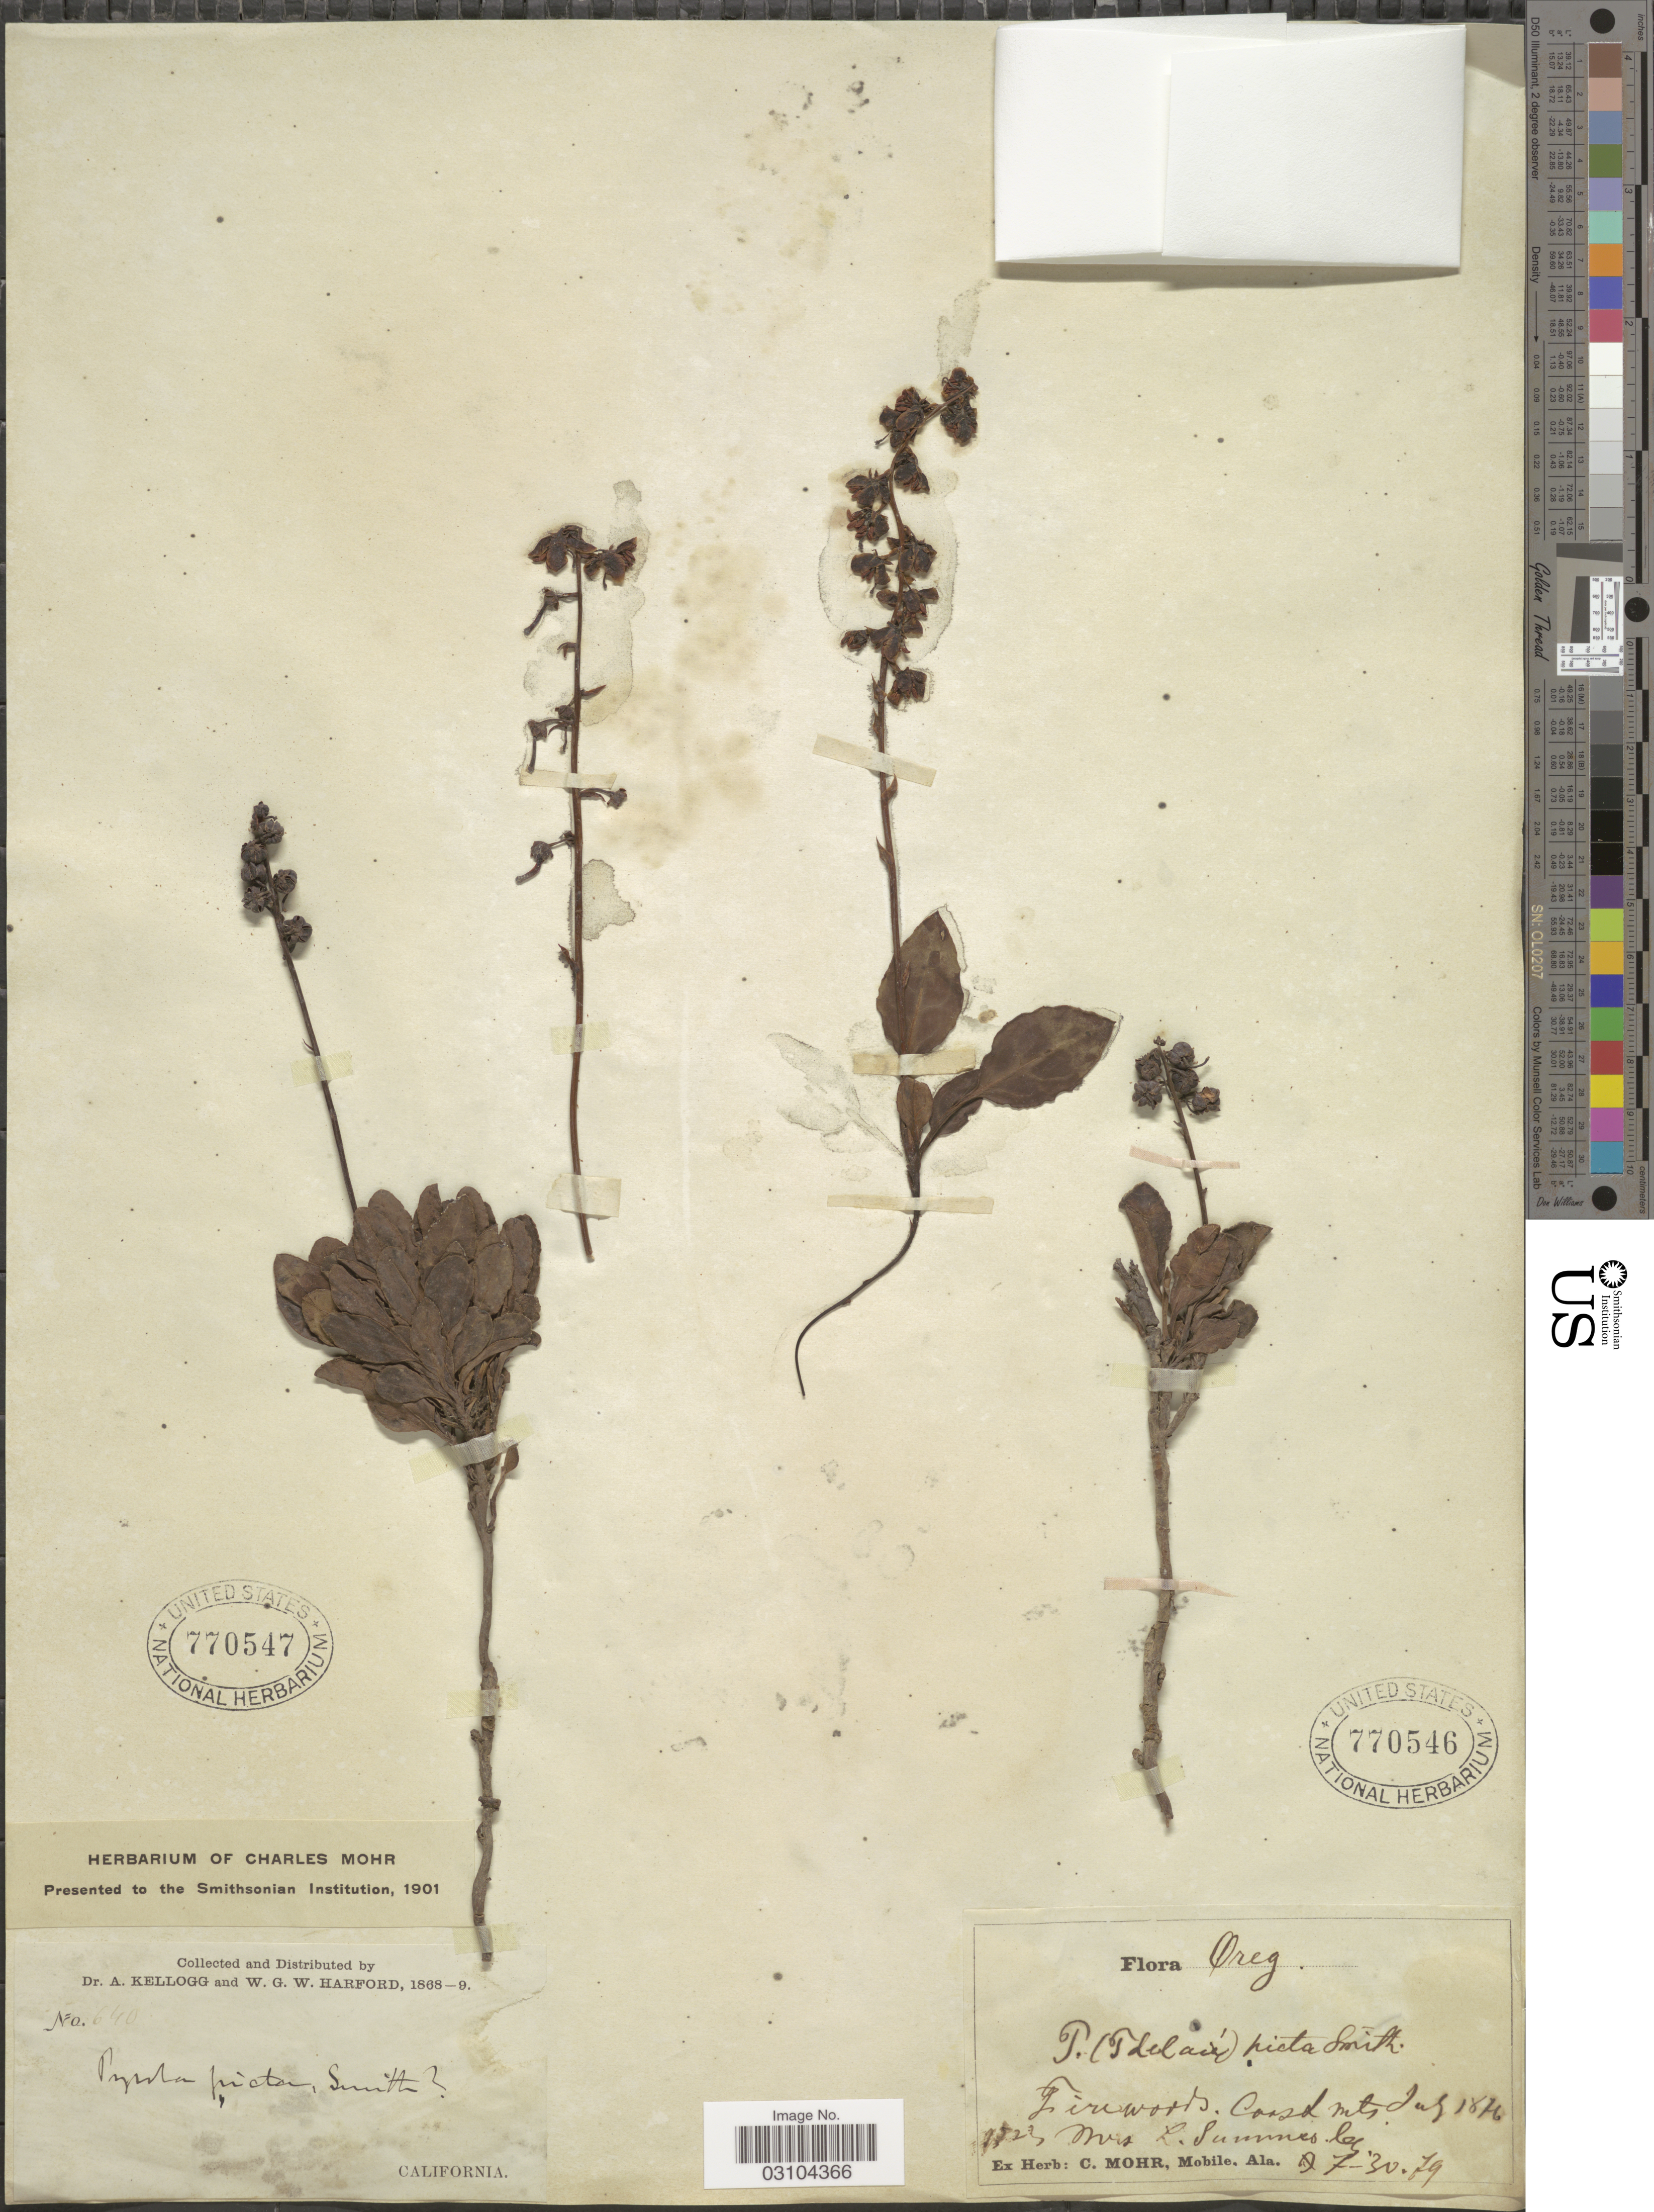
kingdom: Plantae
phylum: Tracheophyta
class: Magnoliopsida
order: Ericales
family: Ericaceae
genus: Pyrola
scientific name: Pyrola picta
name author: Sm. in Rees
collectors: L. Summers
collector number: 1523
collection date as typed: Transcribed d/m/y: 30/7/79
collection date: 1876-07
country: United States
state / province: Oregon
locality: Firewoods, Coast Mts.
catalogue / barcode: US 770546